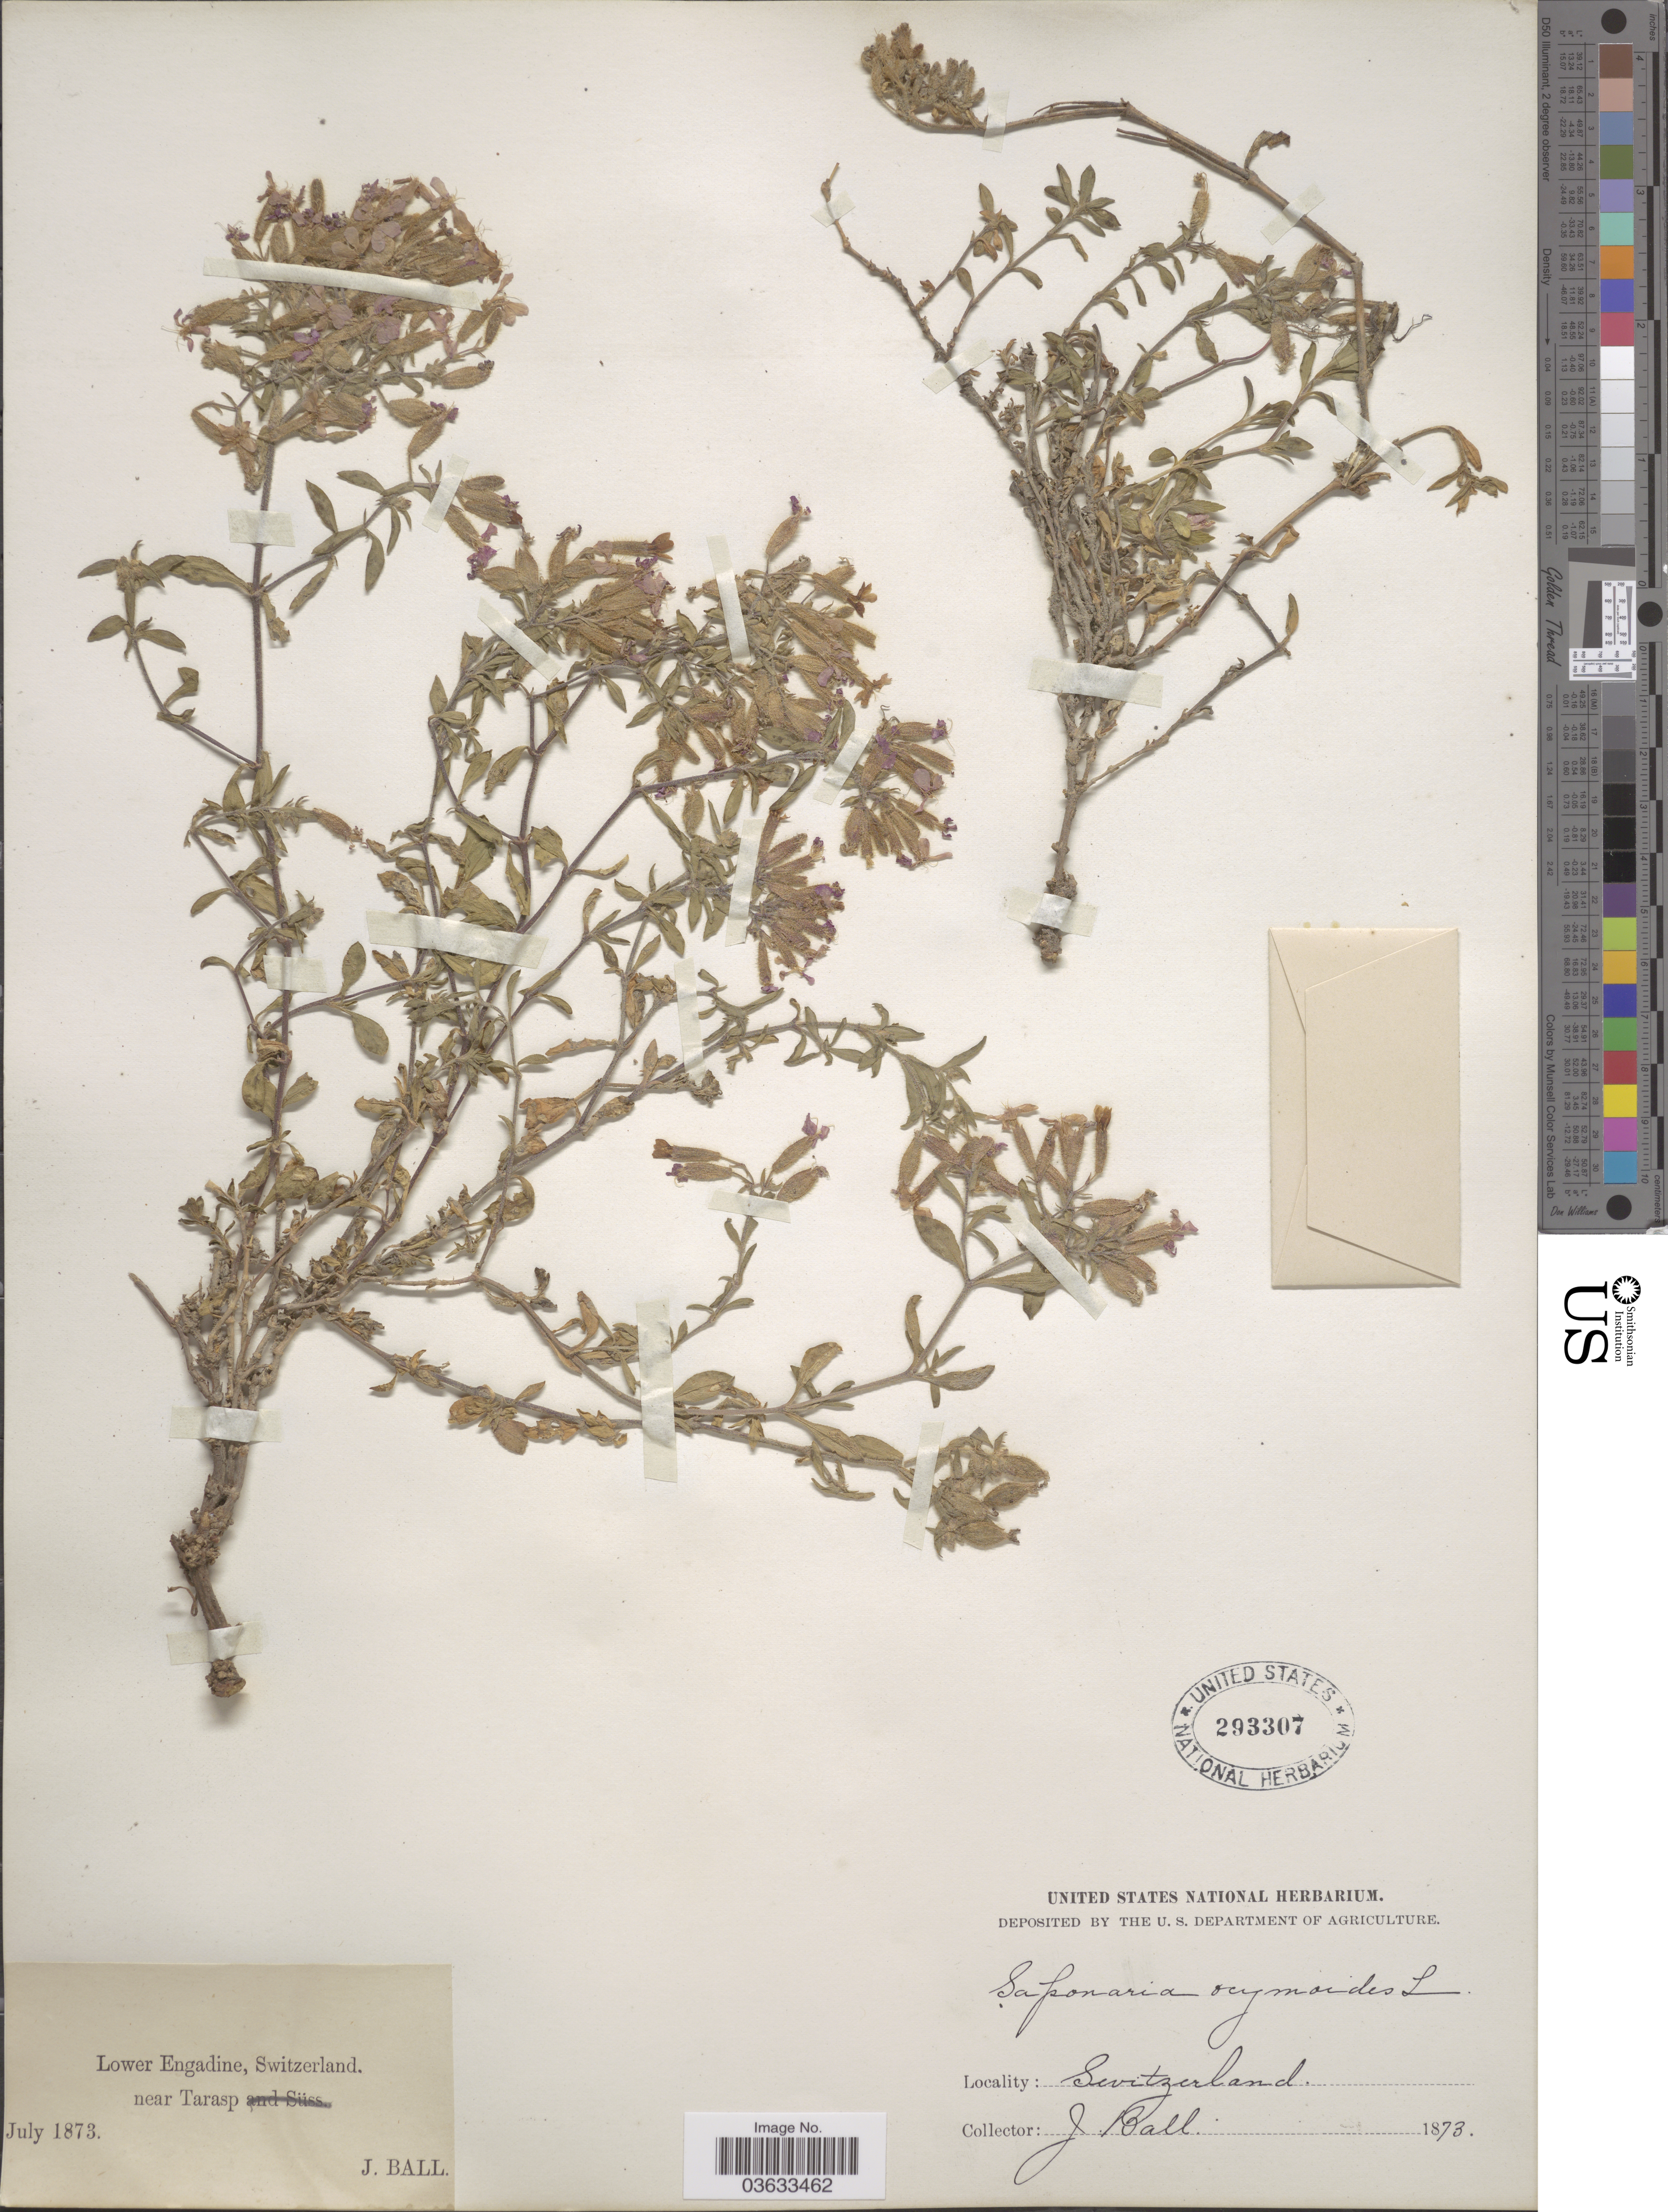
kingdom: Plantae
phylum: Tracheophyta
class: Magnoliopsida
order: Caryophyllales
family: Caryophyllaceae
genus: Saponaria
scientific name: Saponaria ocymoides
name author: L.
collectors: J. Ball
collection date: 1873-07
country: Switzerland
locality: Lower Engadine, near Tarasp.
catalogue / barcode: US 293307